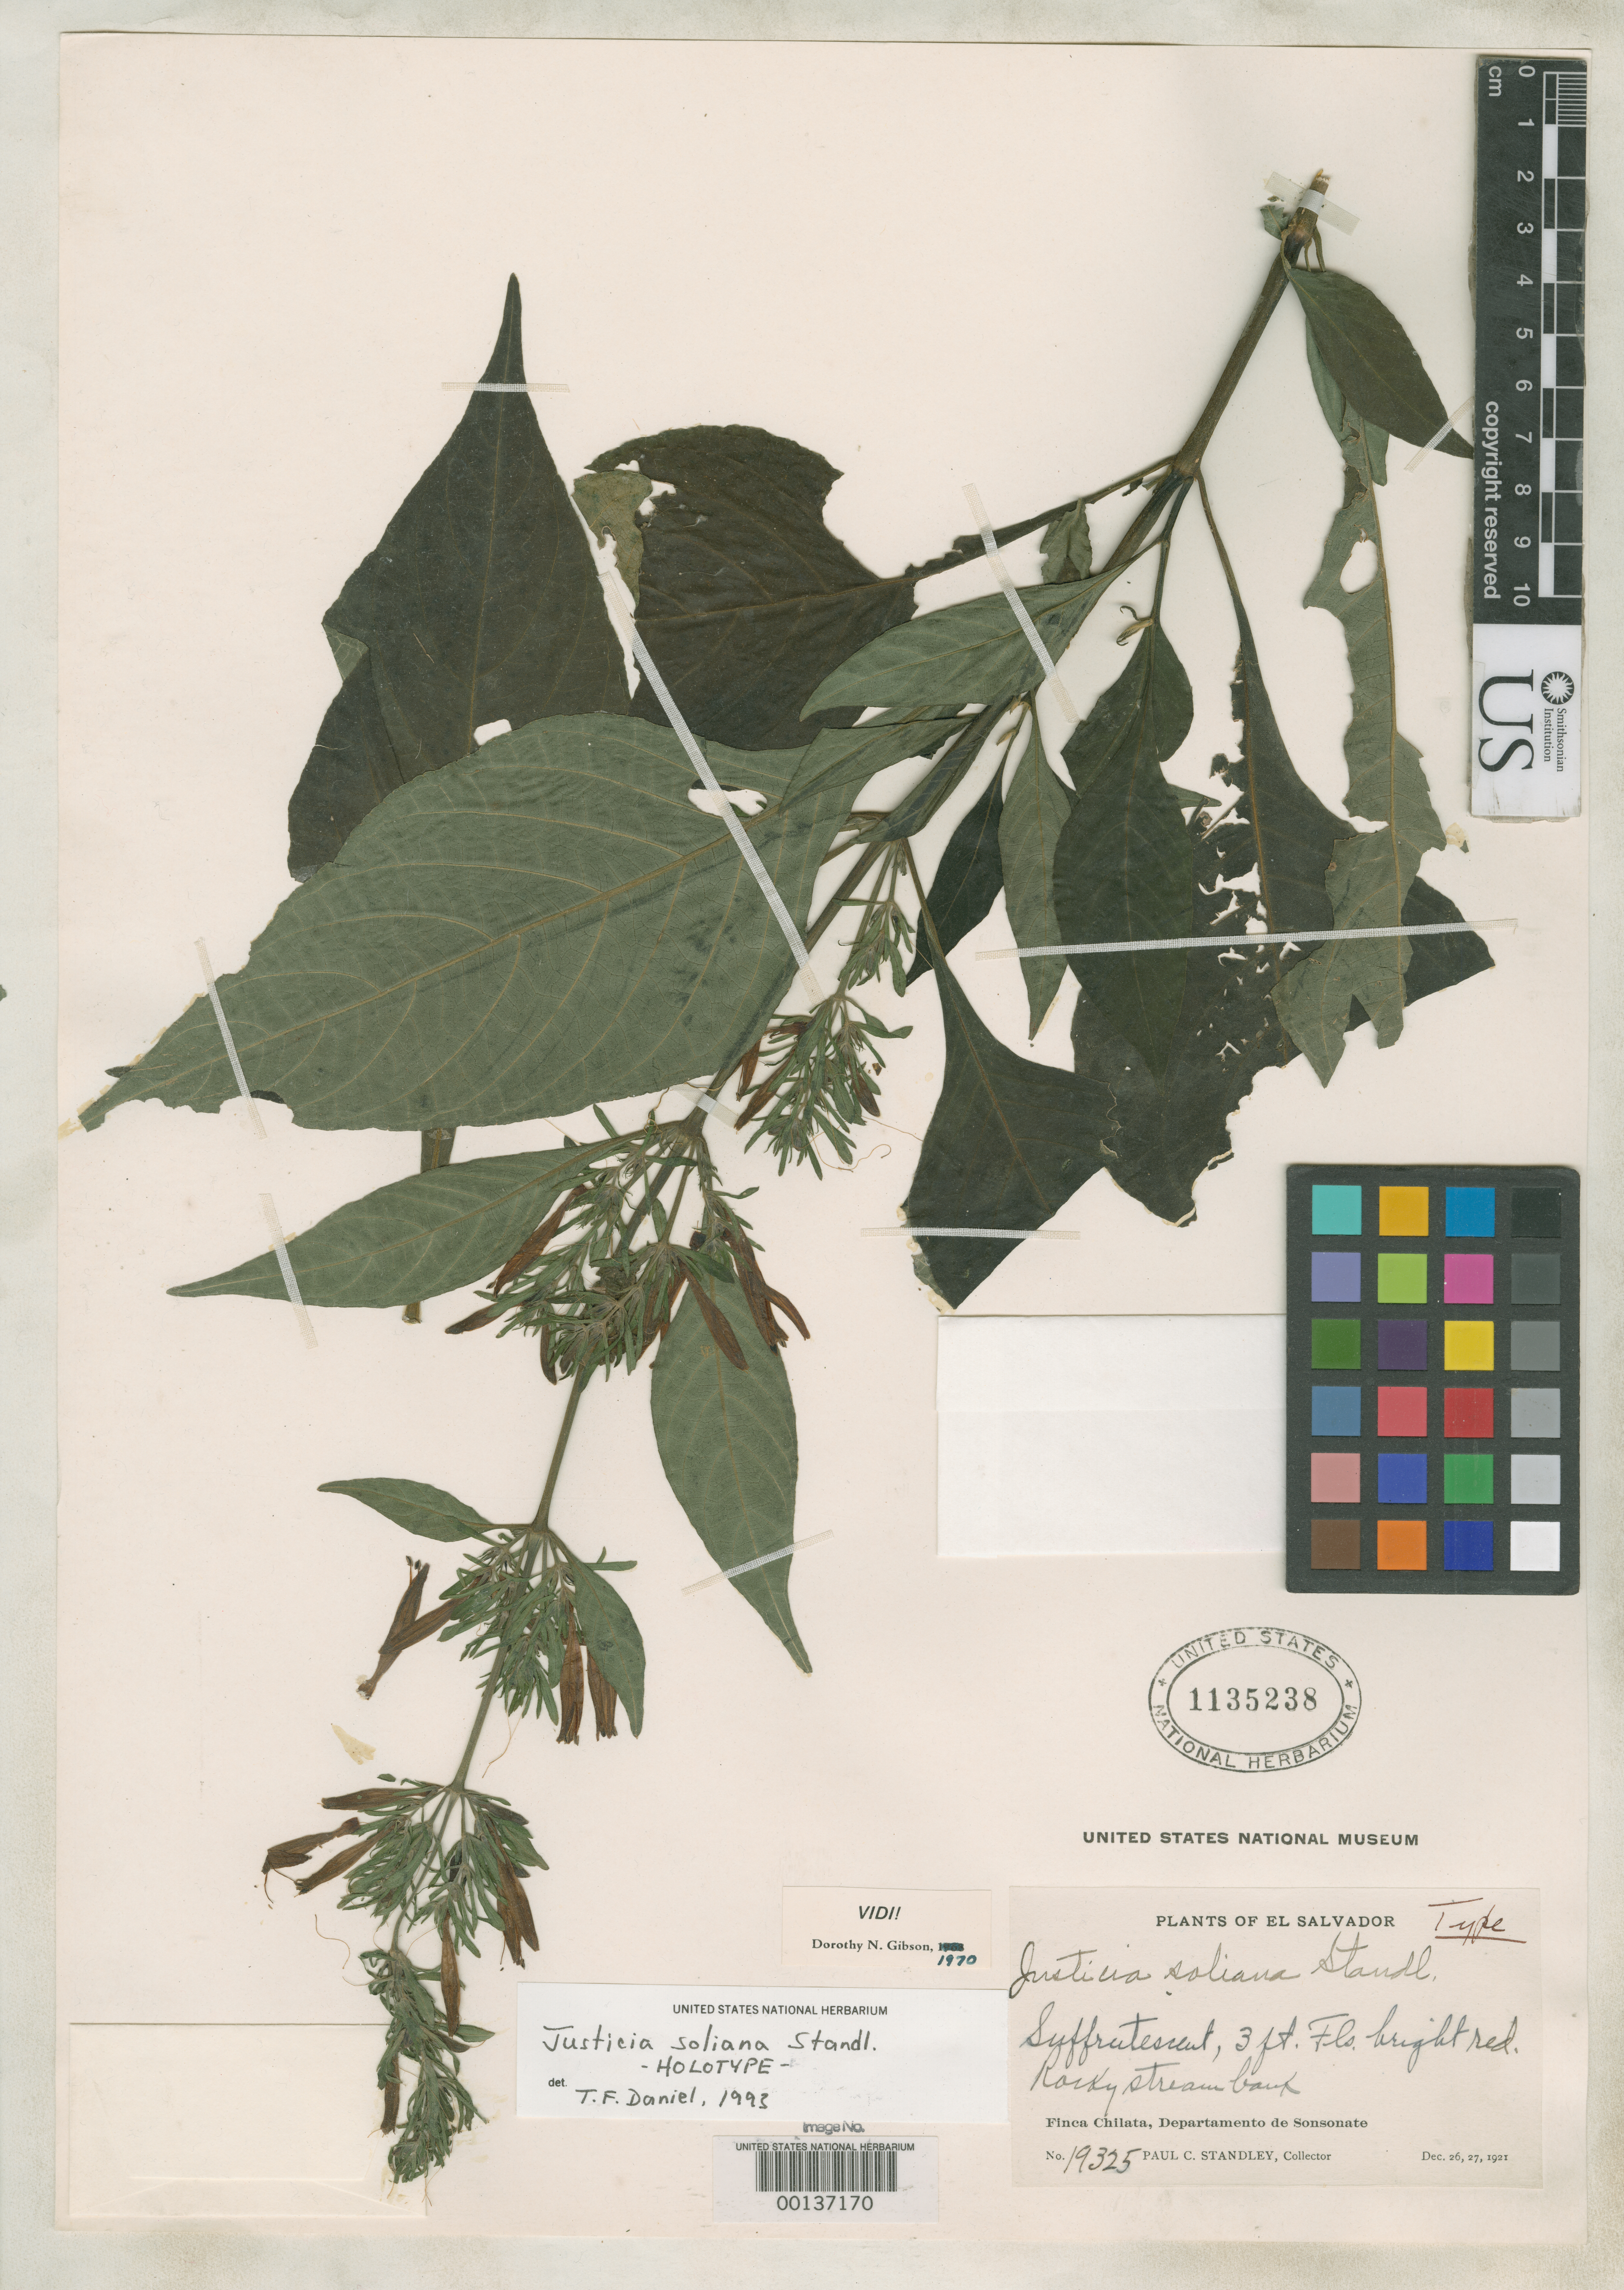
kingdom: Plantae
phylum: Tracheophyta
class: Magnoliopsida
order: Lamiales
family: Acanthaceae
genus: Justicia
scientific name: Justicia soliana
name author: Standl.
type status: Holotype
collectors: P. C. Standley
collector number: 19325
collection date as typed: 26 Dec 1922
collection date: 1922-12-26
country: El Salvador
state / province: Sonsonate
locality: Finca Chilata.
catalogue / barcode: US 1135238